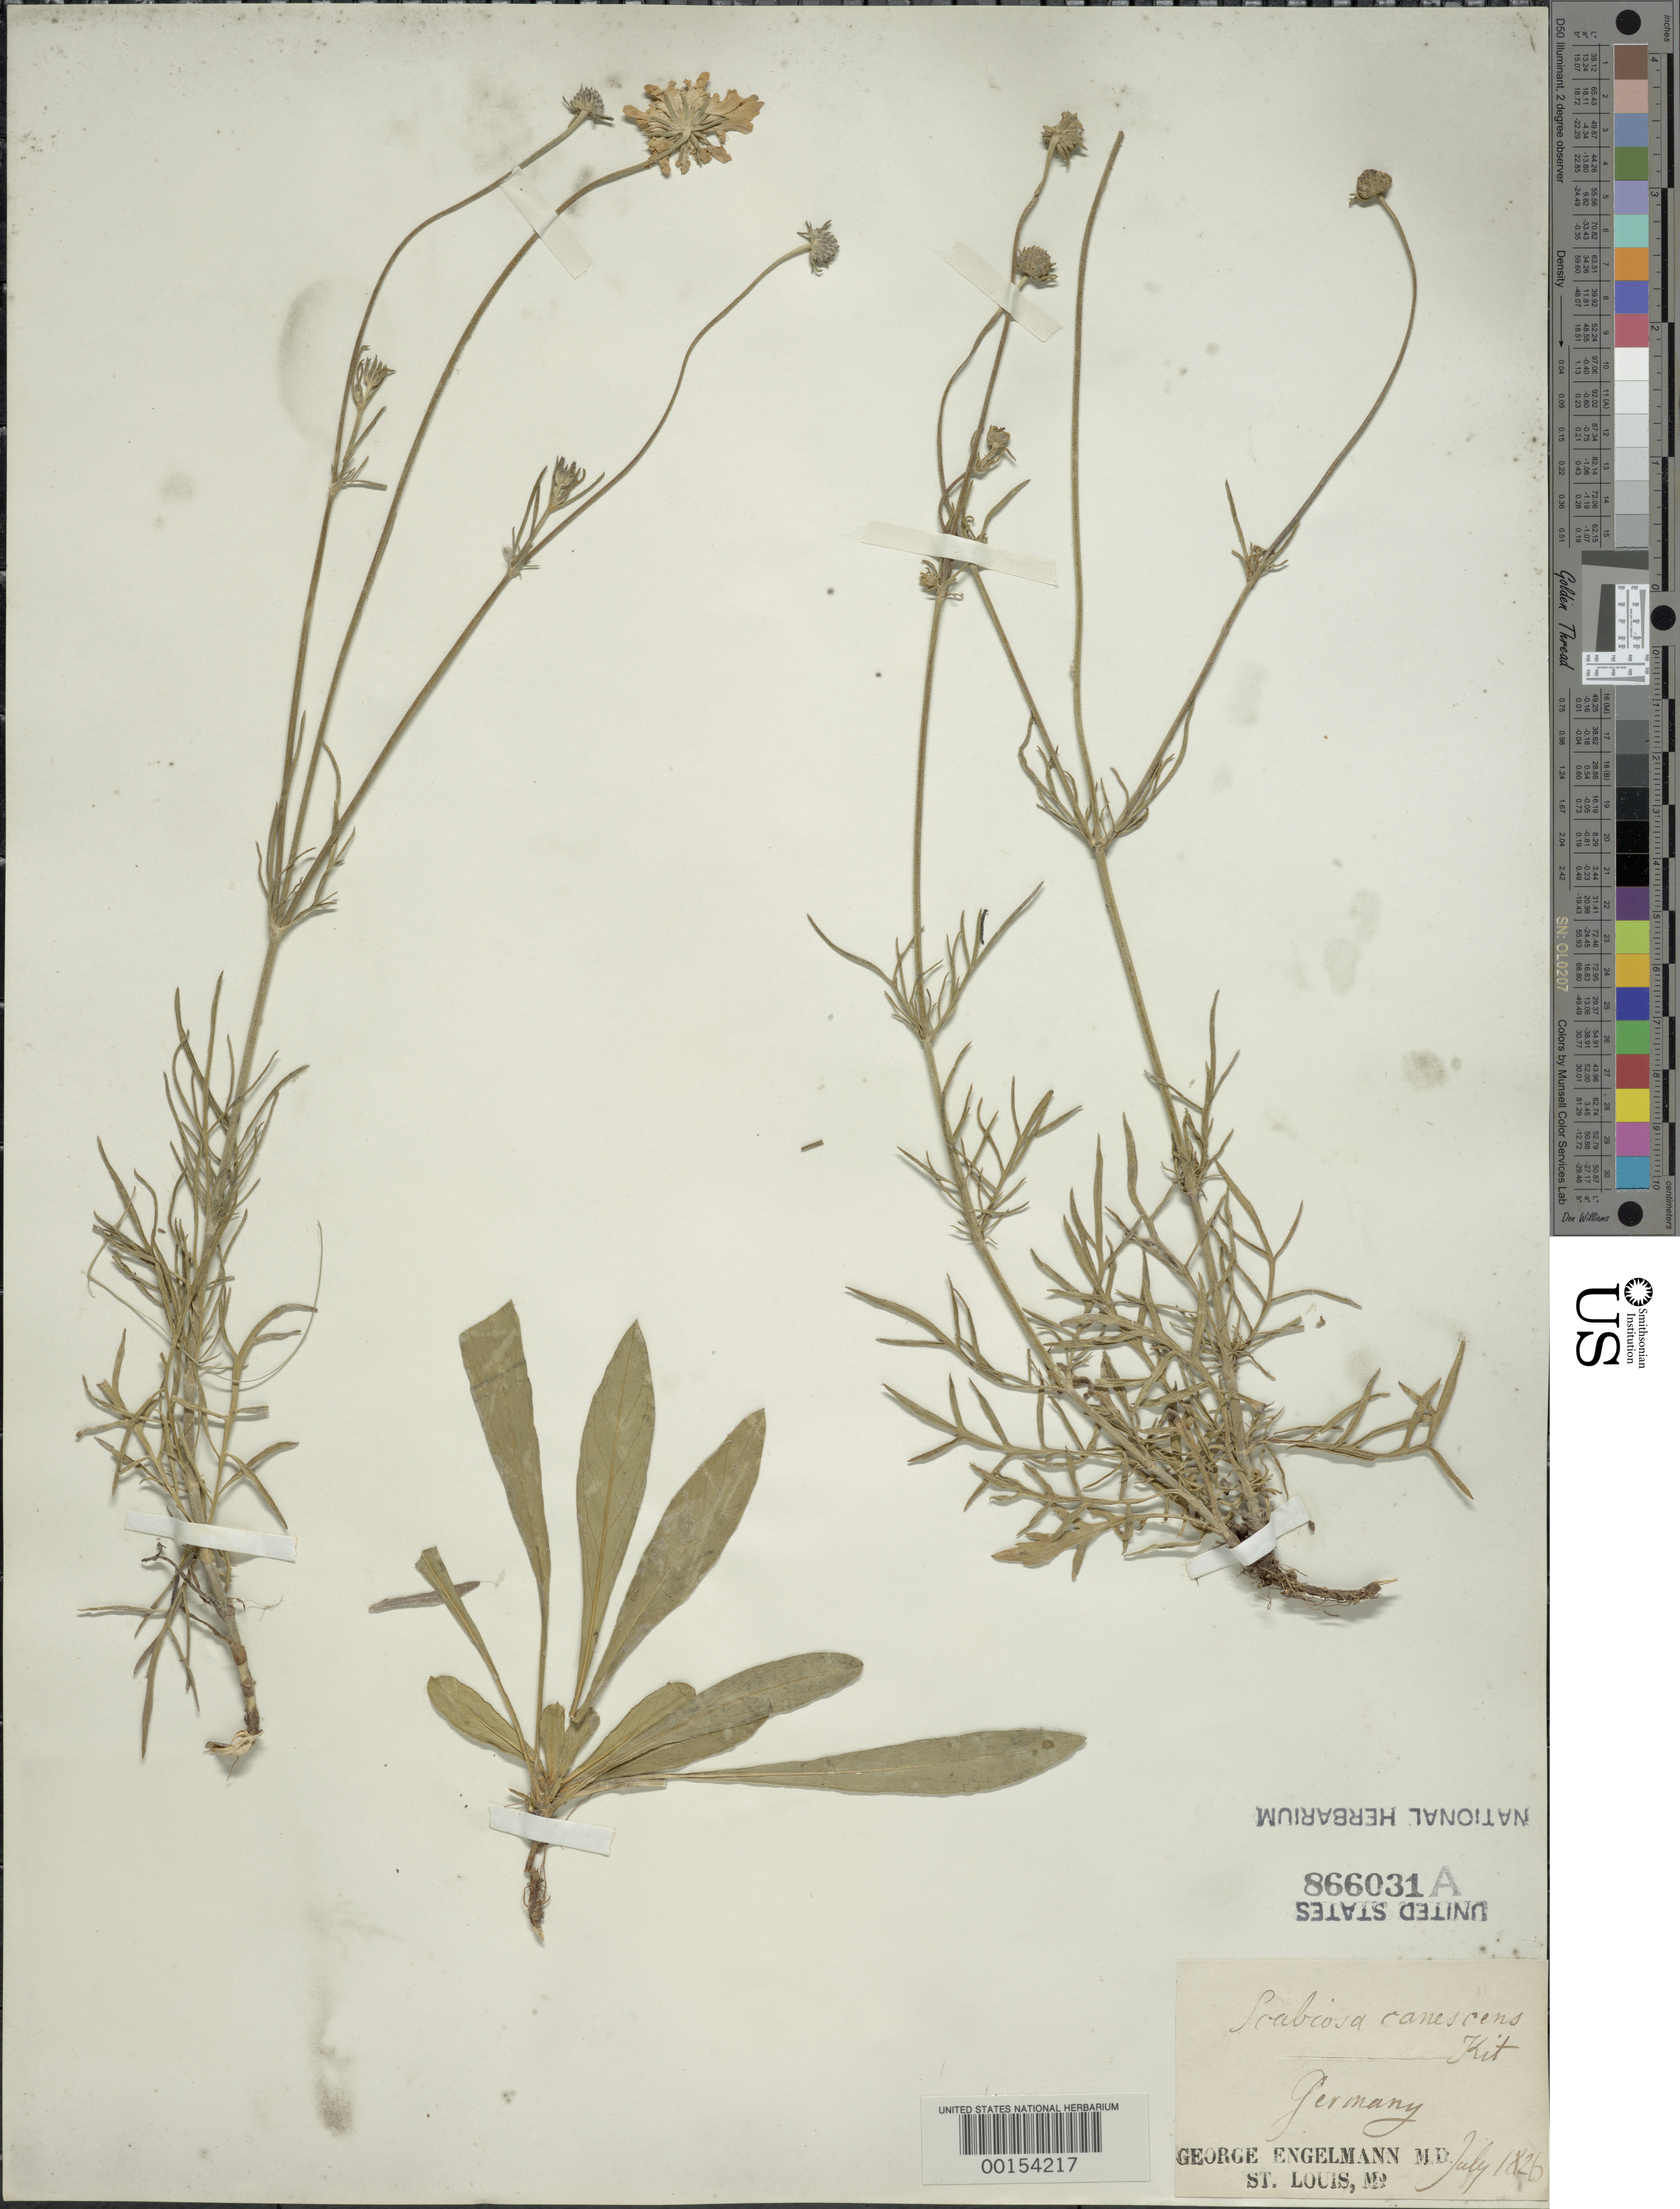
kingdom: Plantae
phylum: Tracheophyta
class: Magnoliopsida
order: Dipsacales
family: Caprifoliaceae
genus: Scabiosa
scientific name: Scabiosa canescens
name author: Waldst. & Kit.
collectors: G. Engelmann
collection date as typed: Jul 1826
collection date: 1826-07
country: Germany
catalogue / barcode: US 866031A